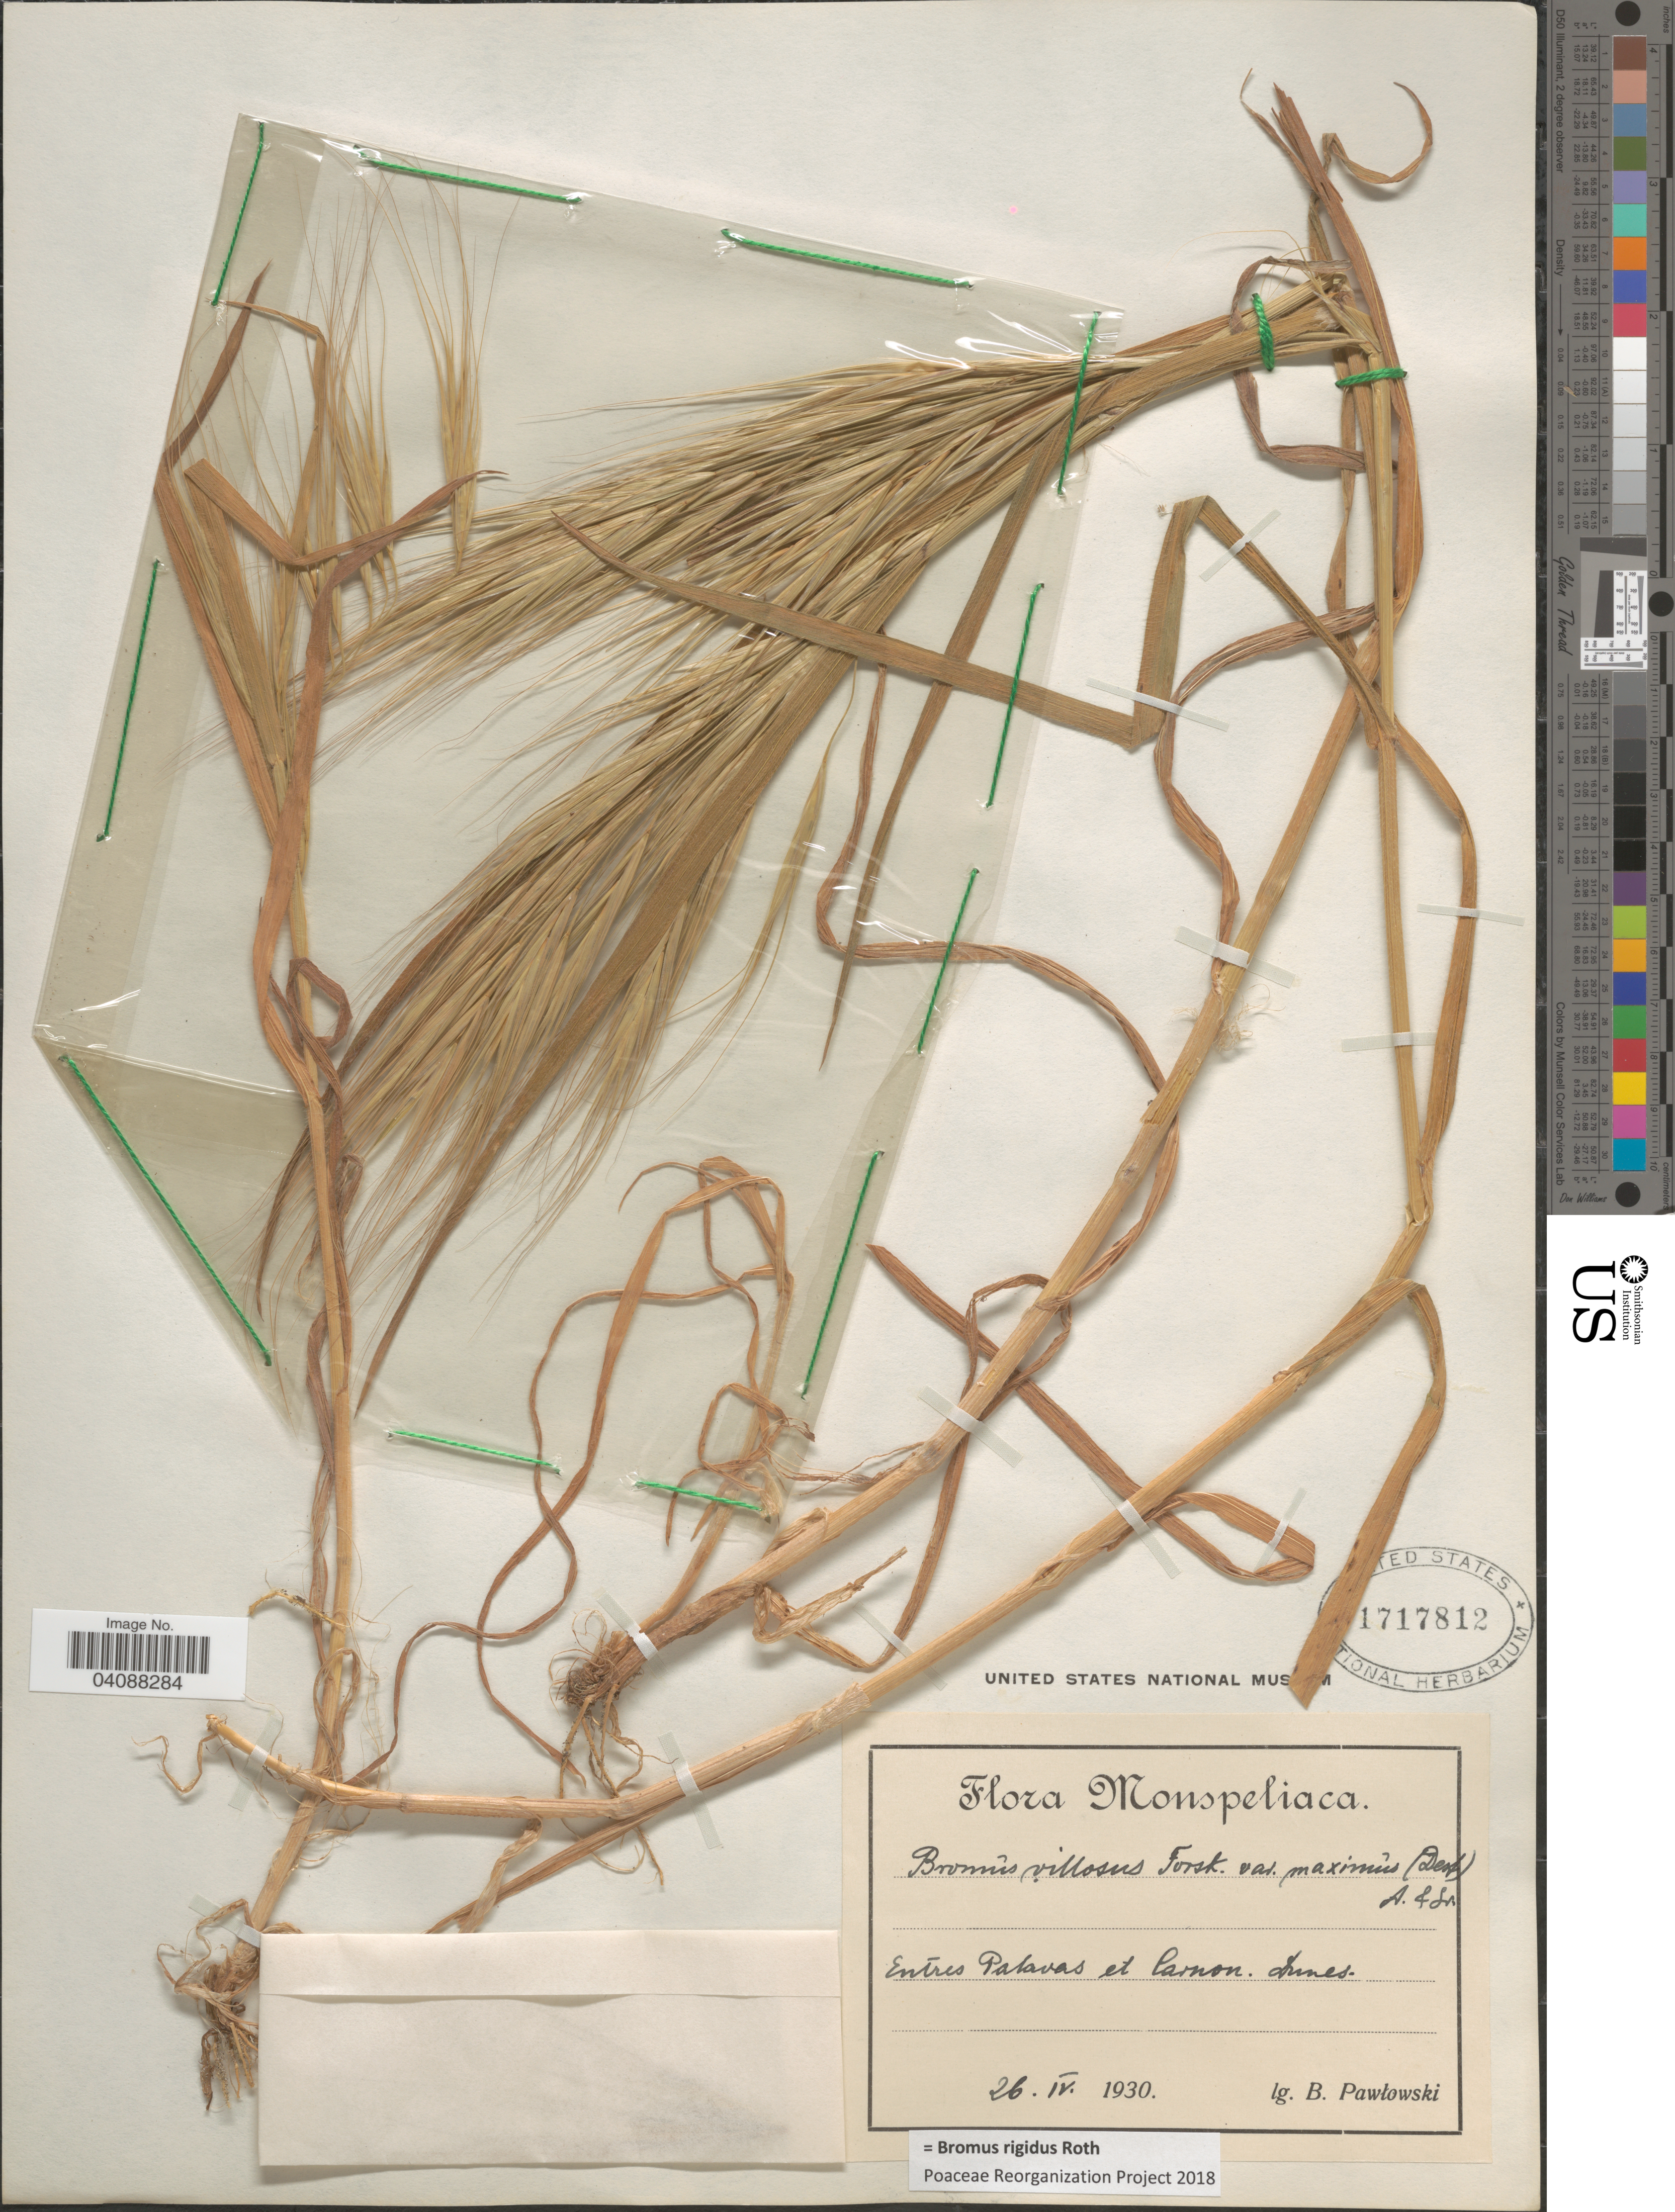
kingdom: Plantae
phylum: Tracheophyta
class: Liliopsida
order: Poales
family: Poaceae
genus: Bromus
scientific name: Bromus rigidus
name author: Roth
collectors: B. Pawlowski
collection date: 1930-04-26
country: France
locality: Monspeliaca. Entres Palavas et Carnon. Dunes.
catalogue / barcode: US 1717812